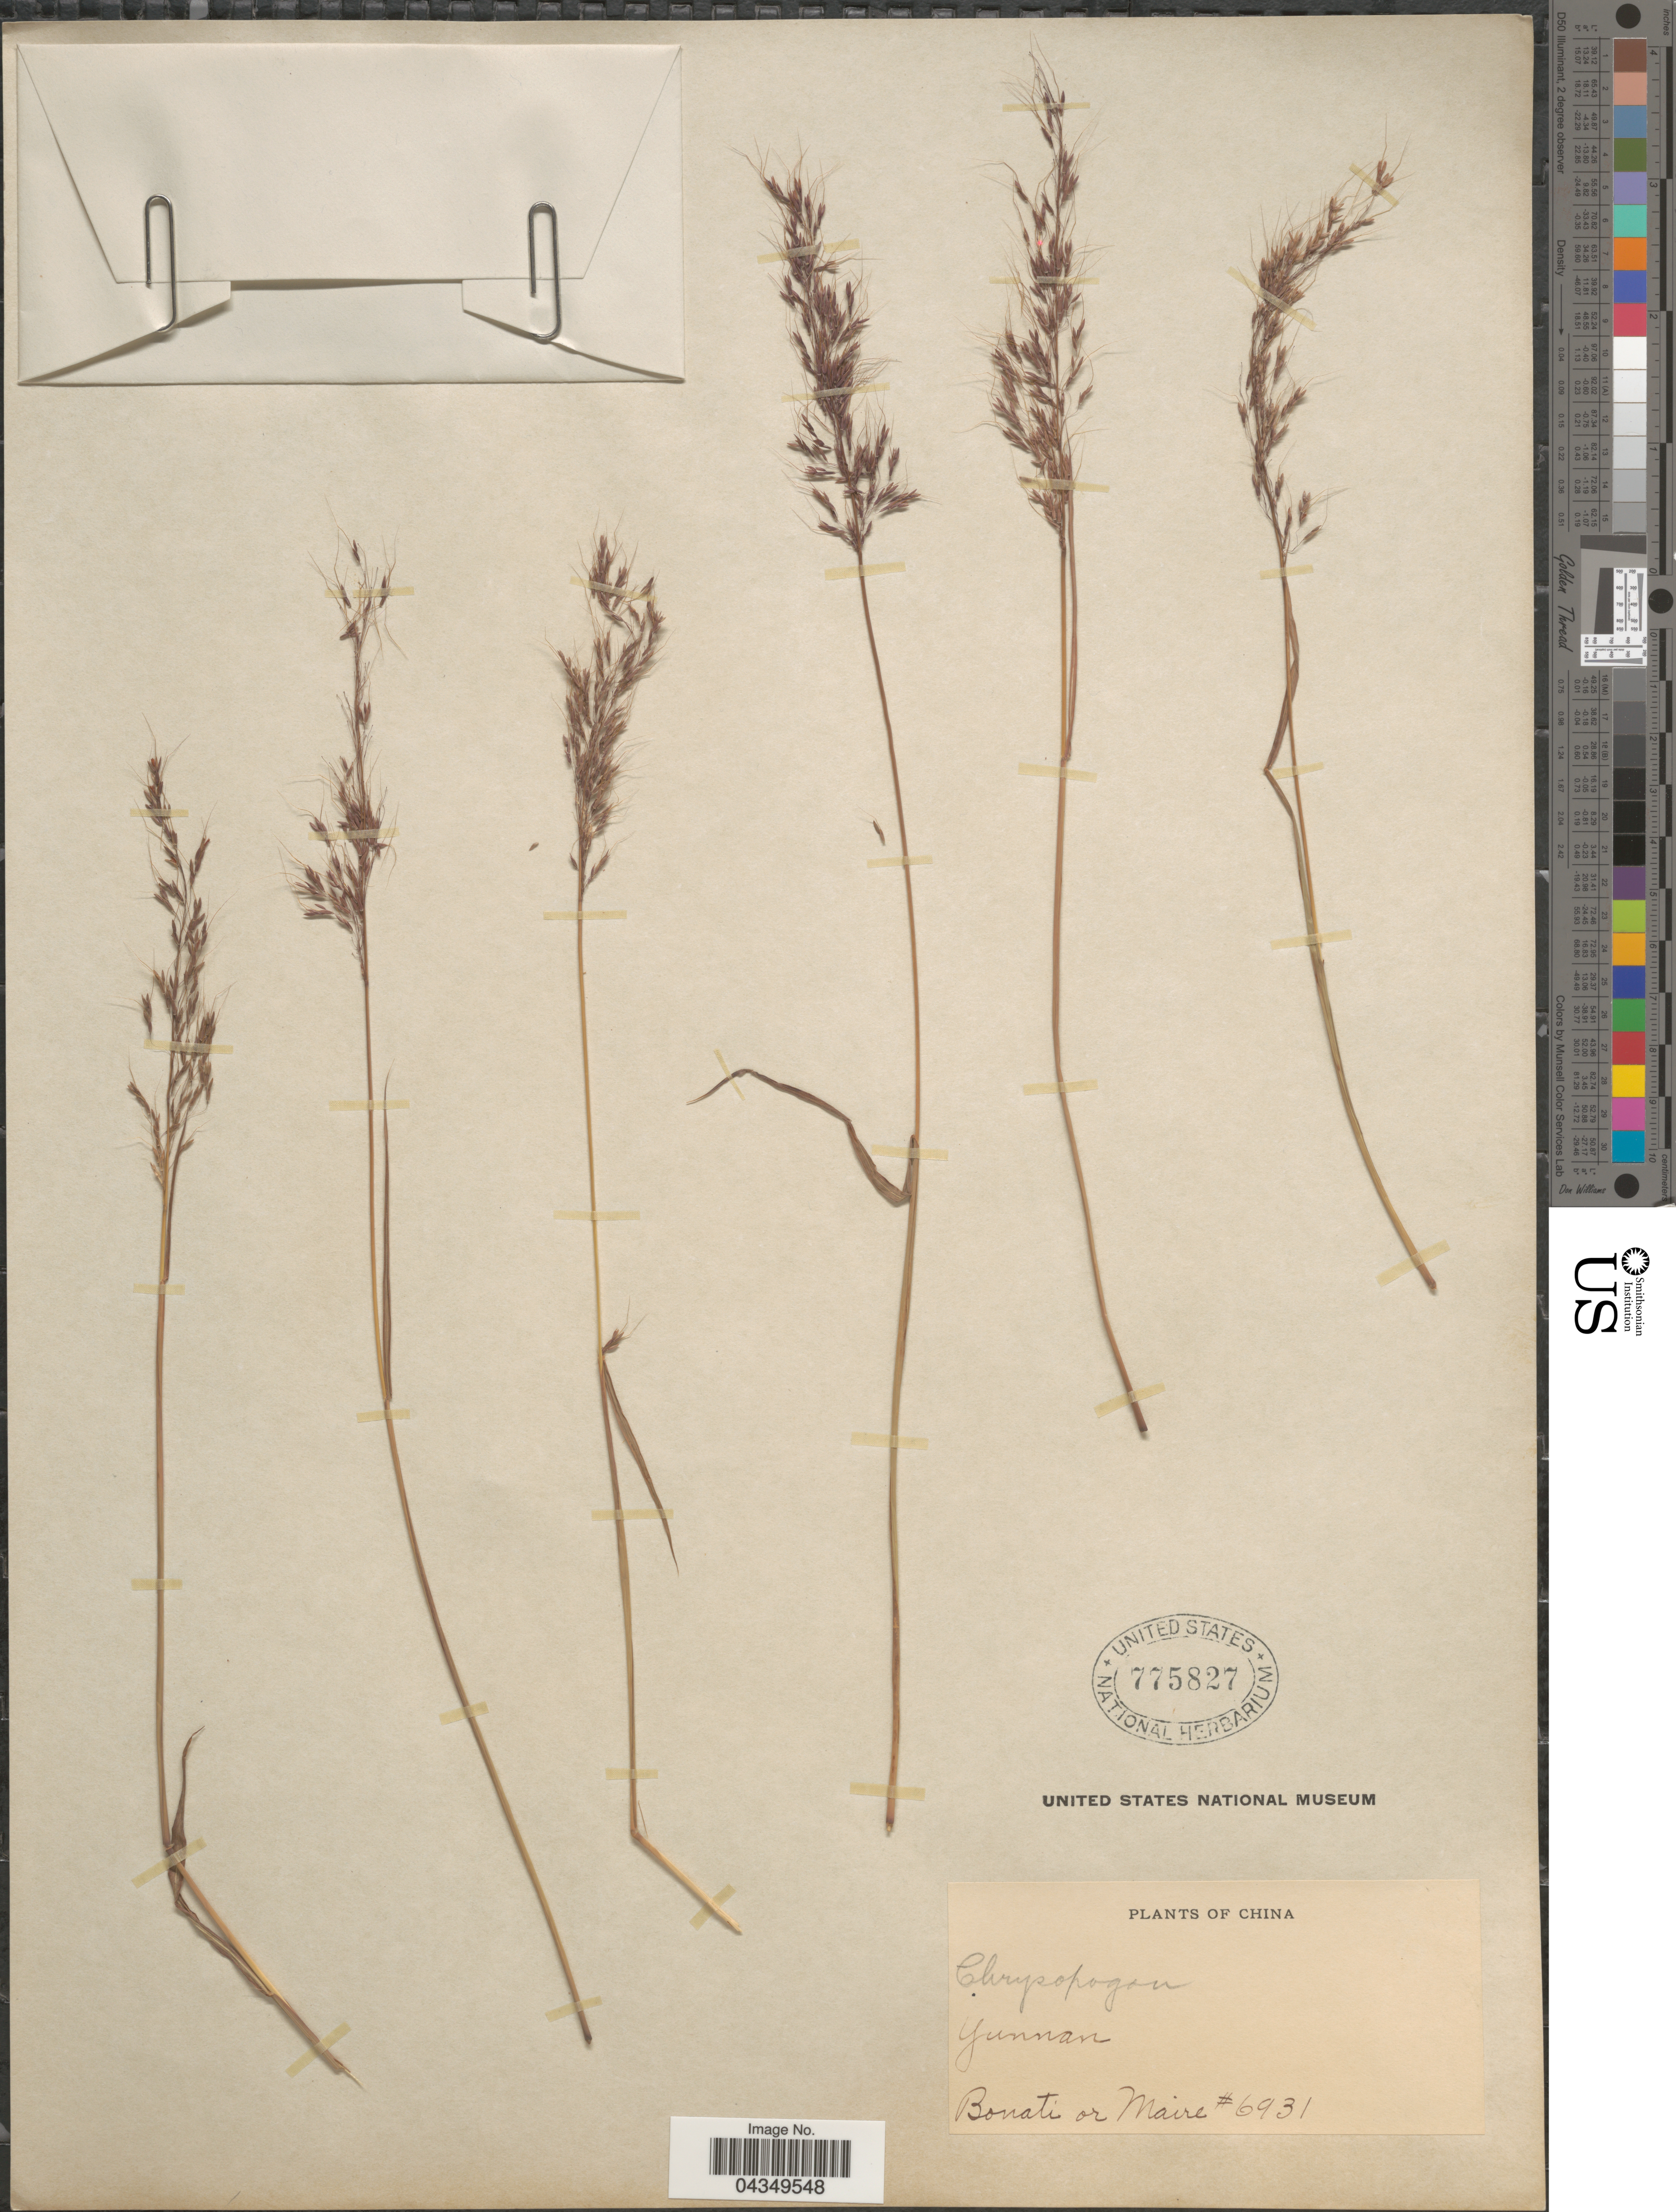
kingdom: Plantae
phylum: Tracheophyta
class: Liliopsida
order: Poales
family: Poaceae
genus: Capillipedium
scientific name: Capillipedium parviflorum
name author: (R. Br.) Stapf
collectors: -. Bonati & Maire, --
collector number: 6931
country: China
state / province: Yunnan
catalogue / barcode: US 775827